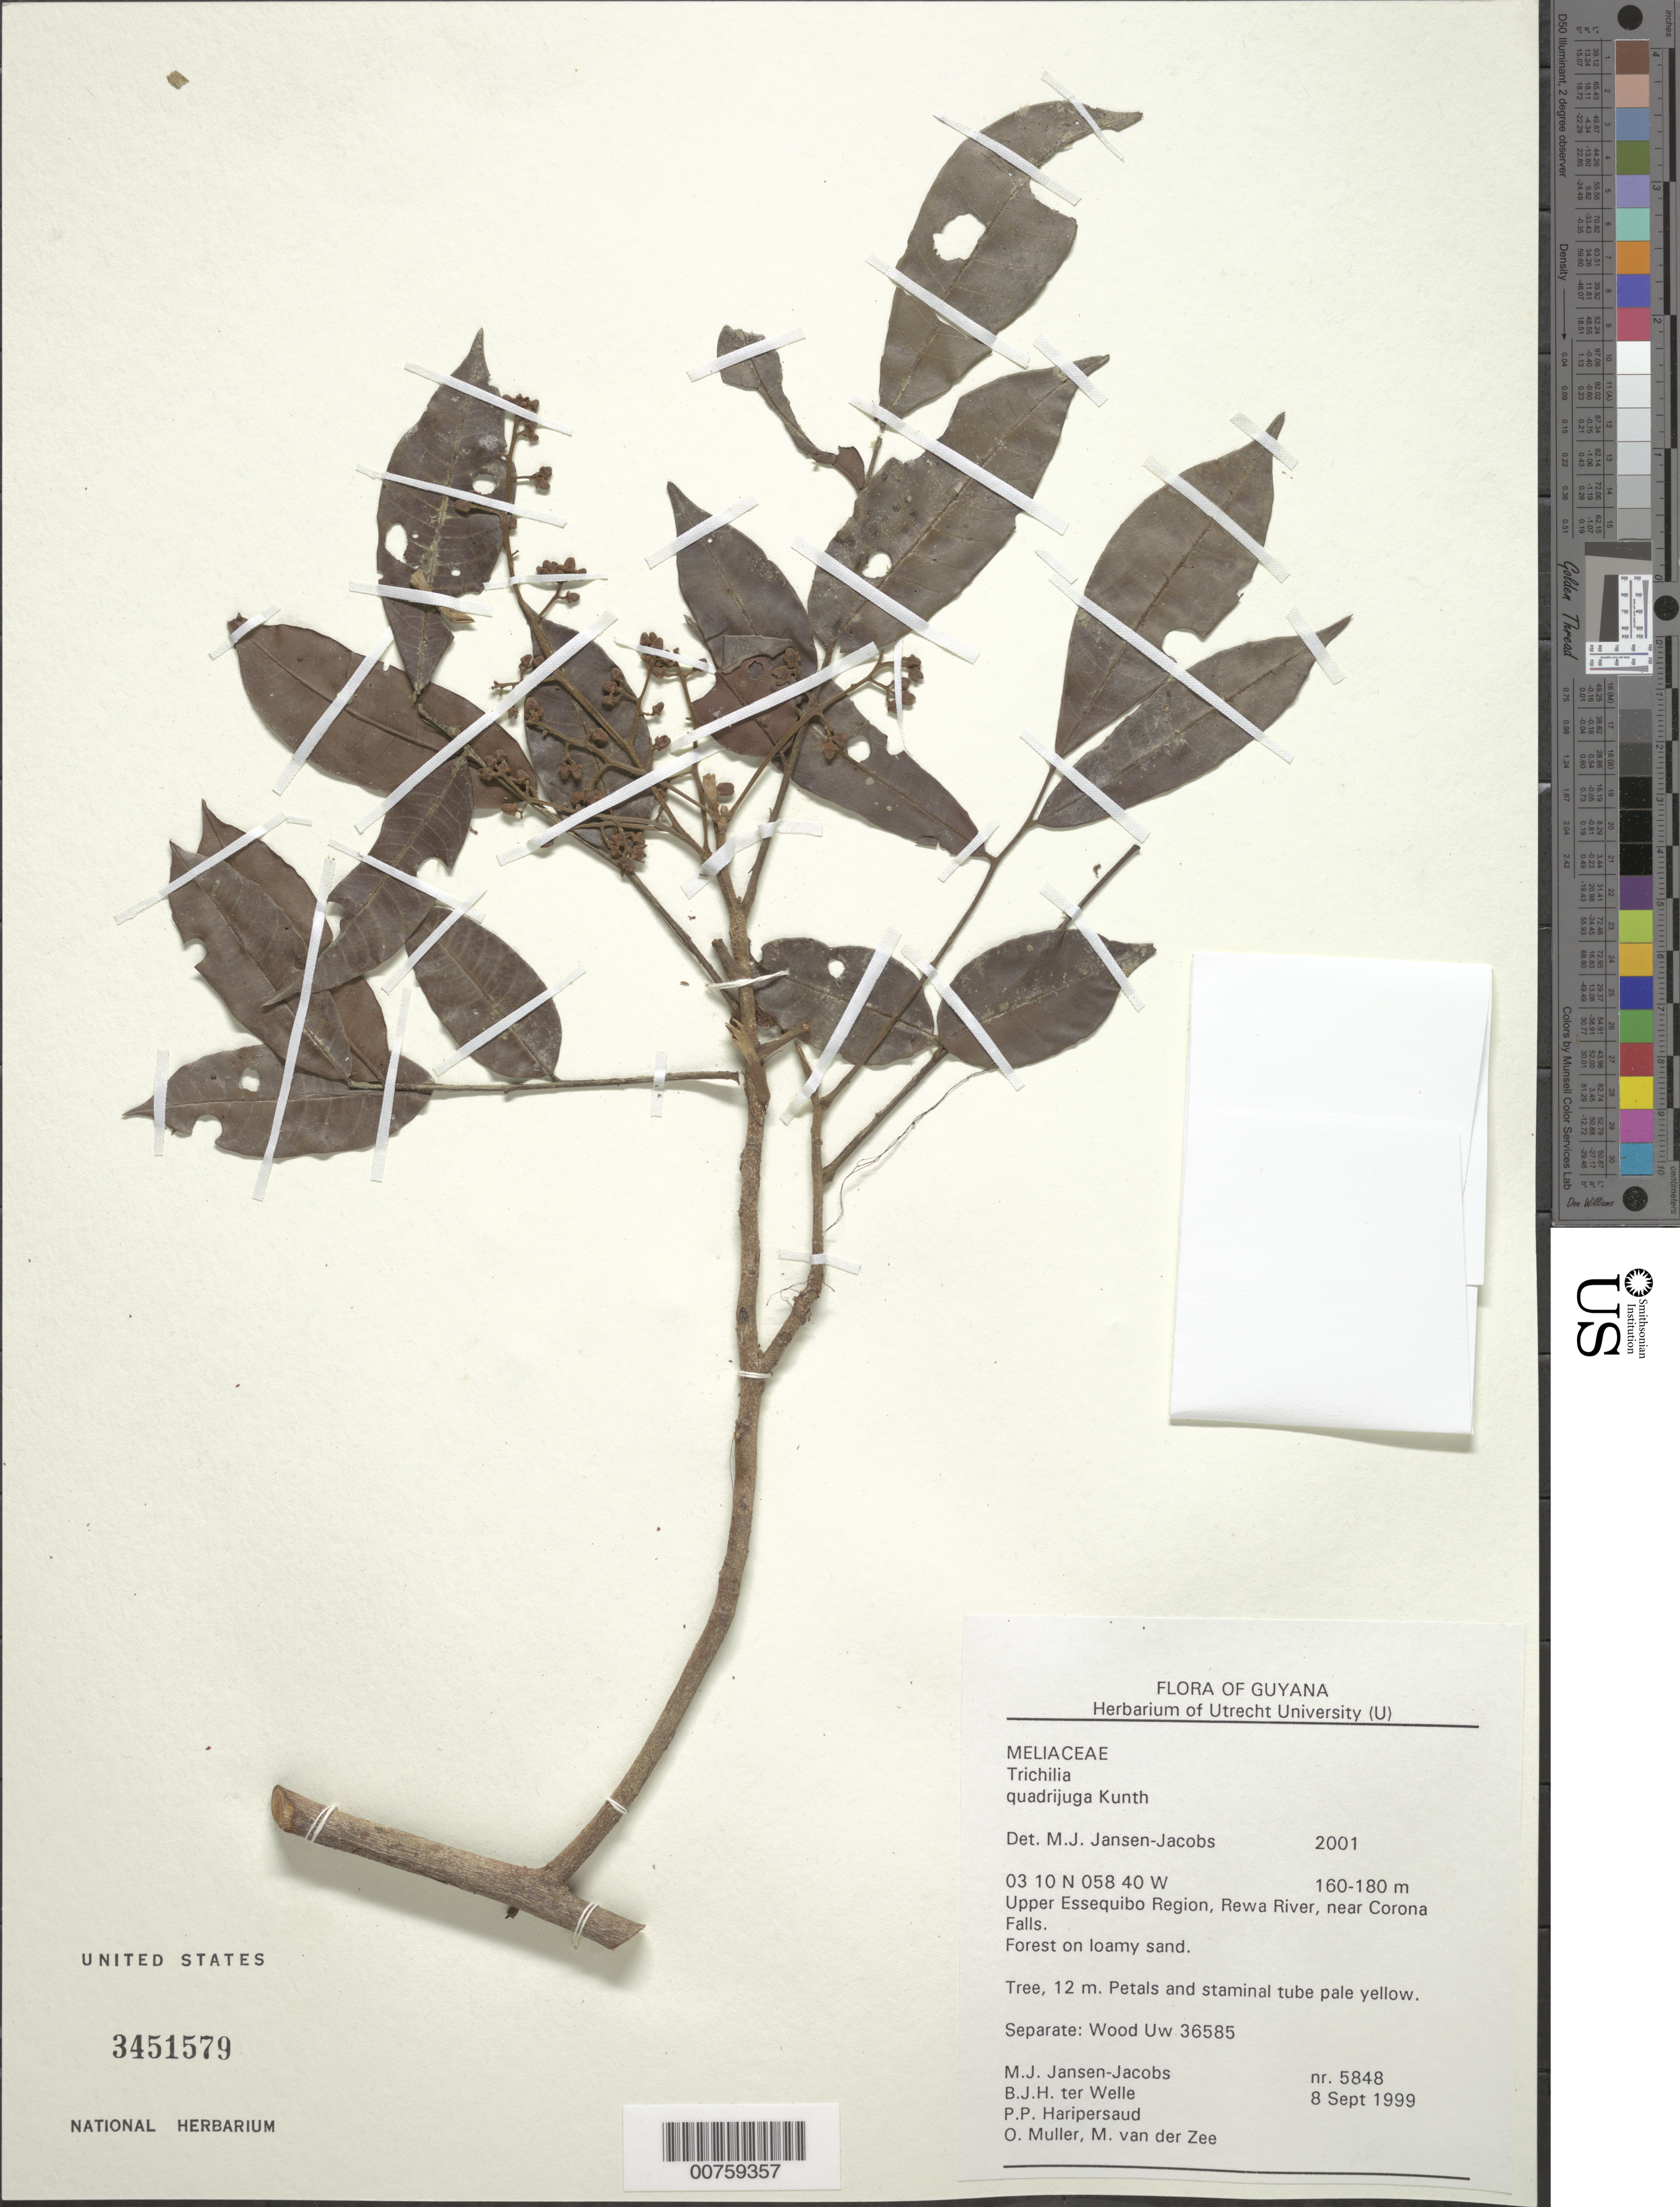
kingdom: Plantae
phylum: Tracheophyta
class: Magnoliopsida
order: Sapindales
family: Meliaceae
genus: Trichilia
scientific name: Trichilia quadrijuga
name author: Kunth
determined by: Jansen-Jacobs, M. J., (U), Nationaal Herbarium Nederland, Utrecht University branch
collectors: M. J. Jansen-Jacobs, B. Welle, P. Haripersaud, O. Muller & M. van der Zee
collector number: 5848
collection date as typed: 8-Sep-99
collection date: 1999-09-08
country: Guyana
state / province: U. Takutu-U. Essequibo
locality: Rewa River, near Corona Falls, Upper Essequibo Region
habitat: Forest on loamy sand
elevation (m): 160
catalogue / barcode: US 3451579